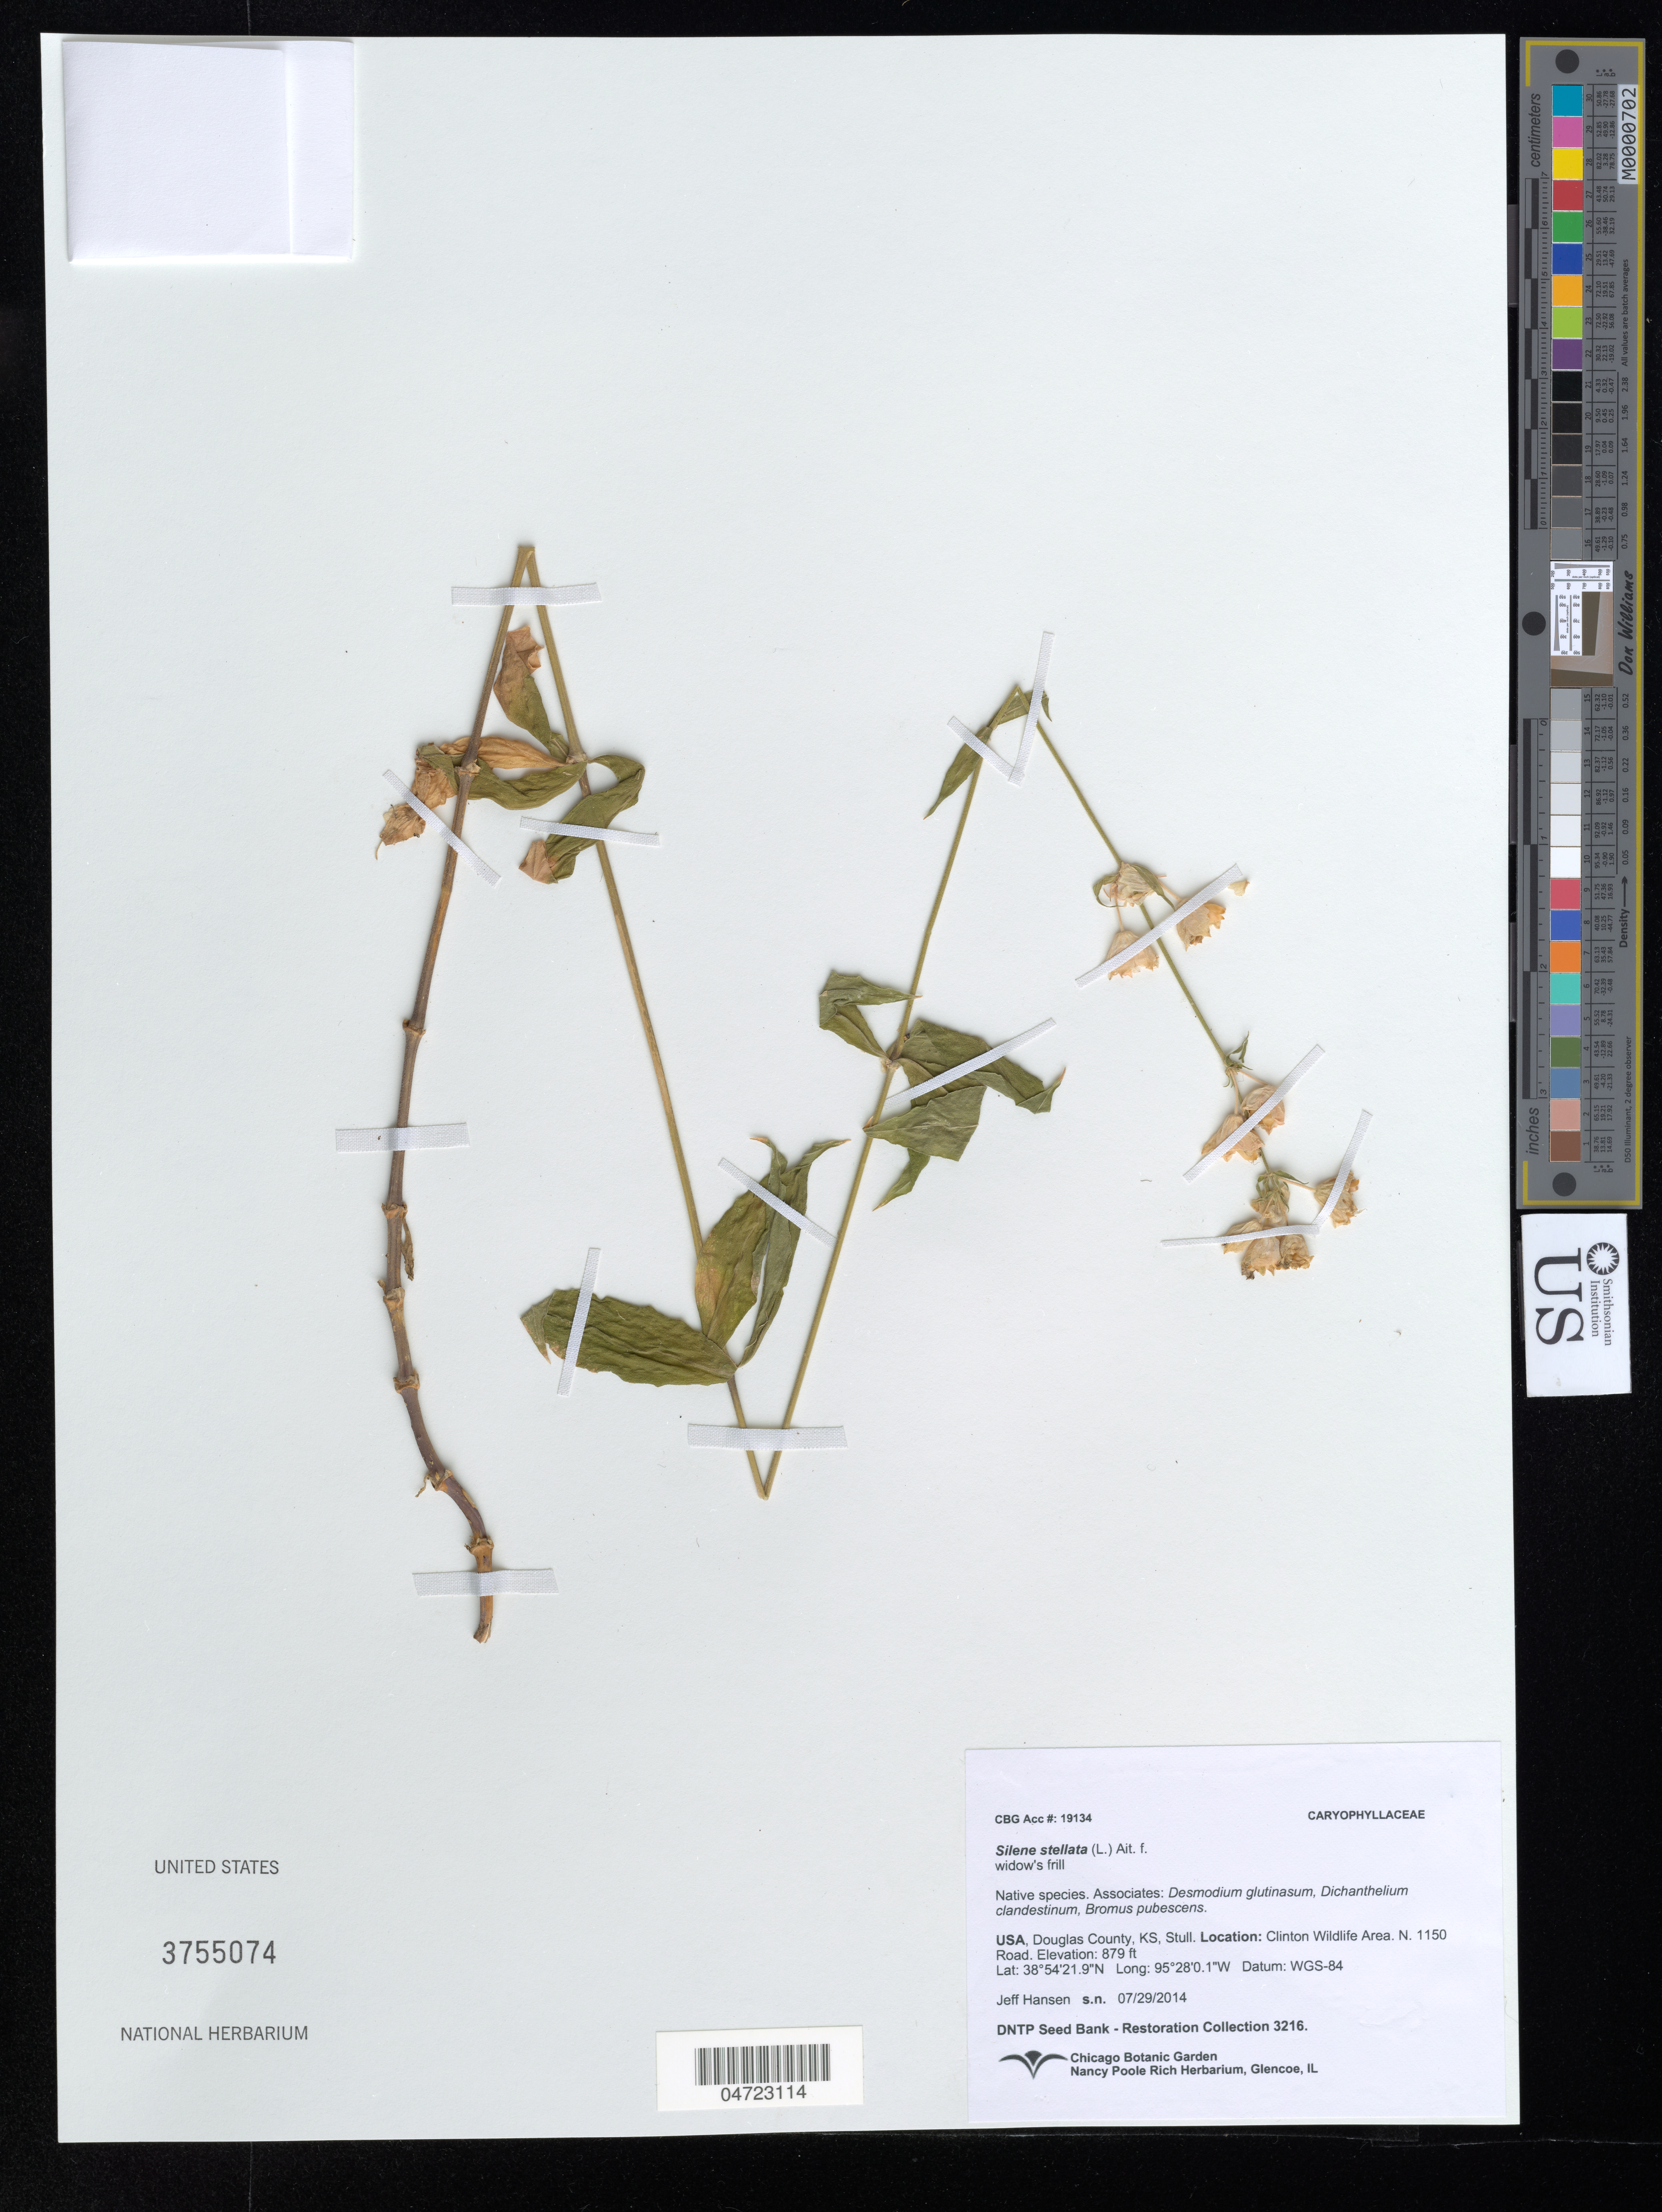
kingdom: Plantae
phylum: Tracheophyta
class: Magnoliopsida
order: Caryophyllales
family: Caryophyllaceae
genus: Silene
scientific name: Silene stellata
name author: (L.) Coyte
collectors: J. Hansen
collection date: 2014-07-29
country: United States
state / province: Kansas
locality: Douglas County, Stull. Clinton Wildlife Area. N. 1150 Road.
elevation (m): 268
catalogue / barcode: US 3755074